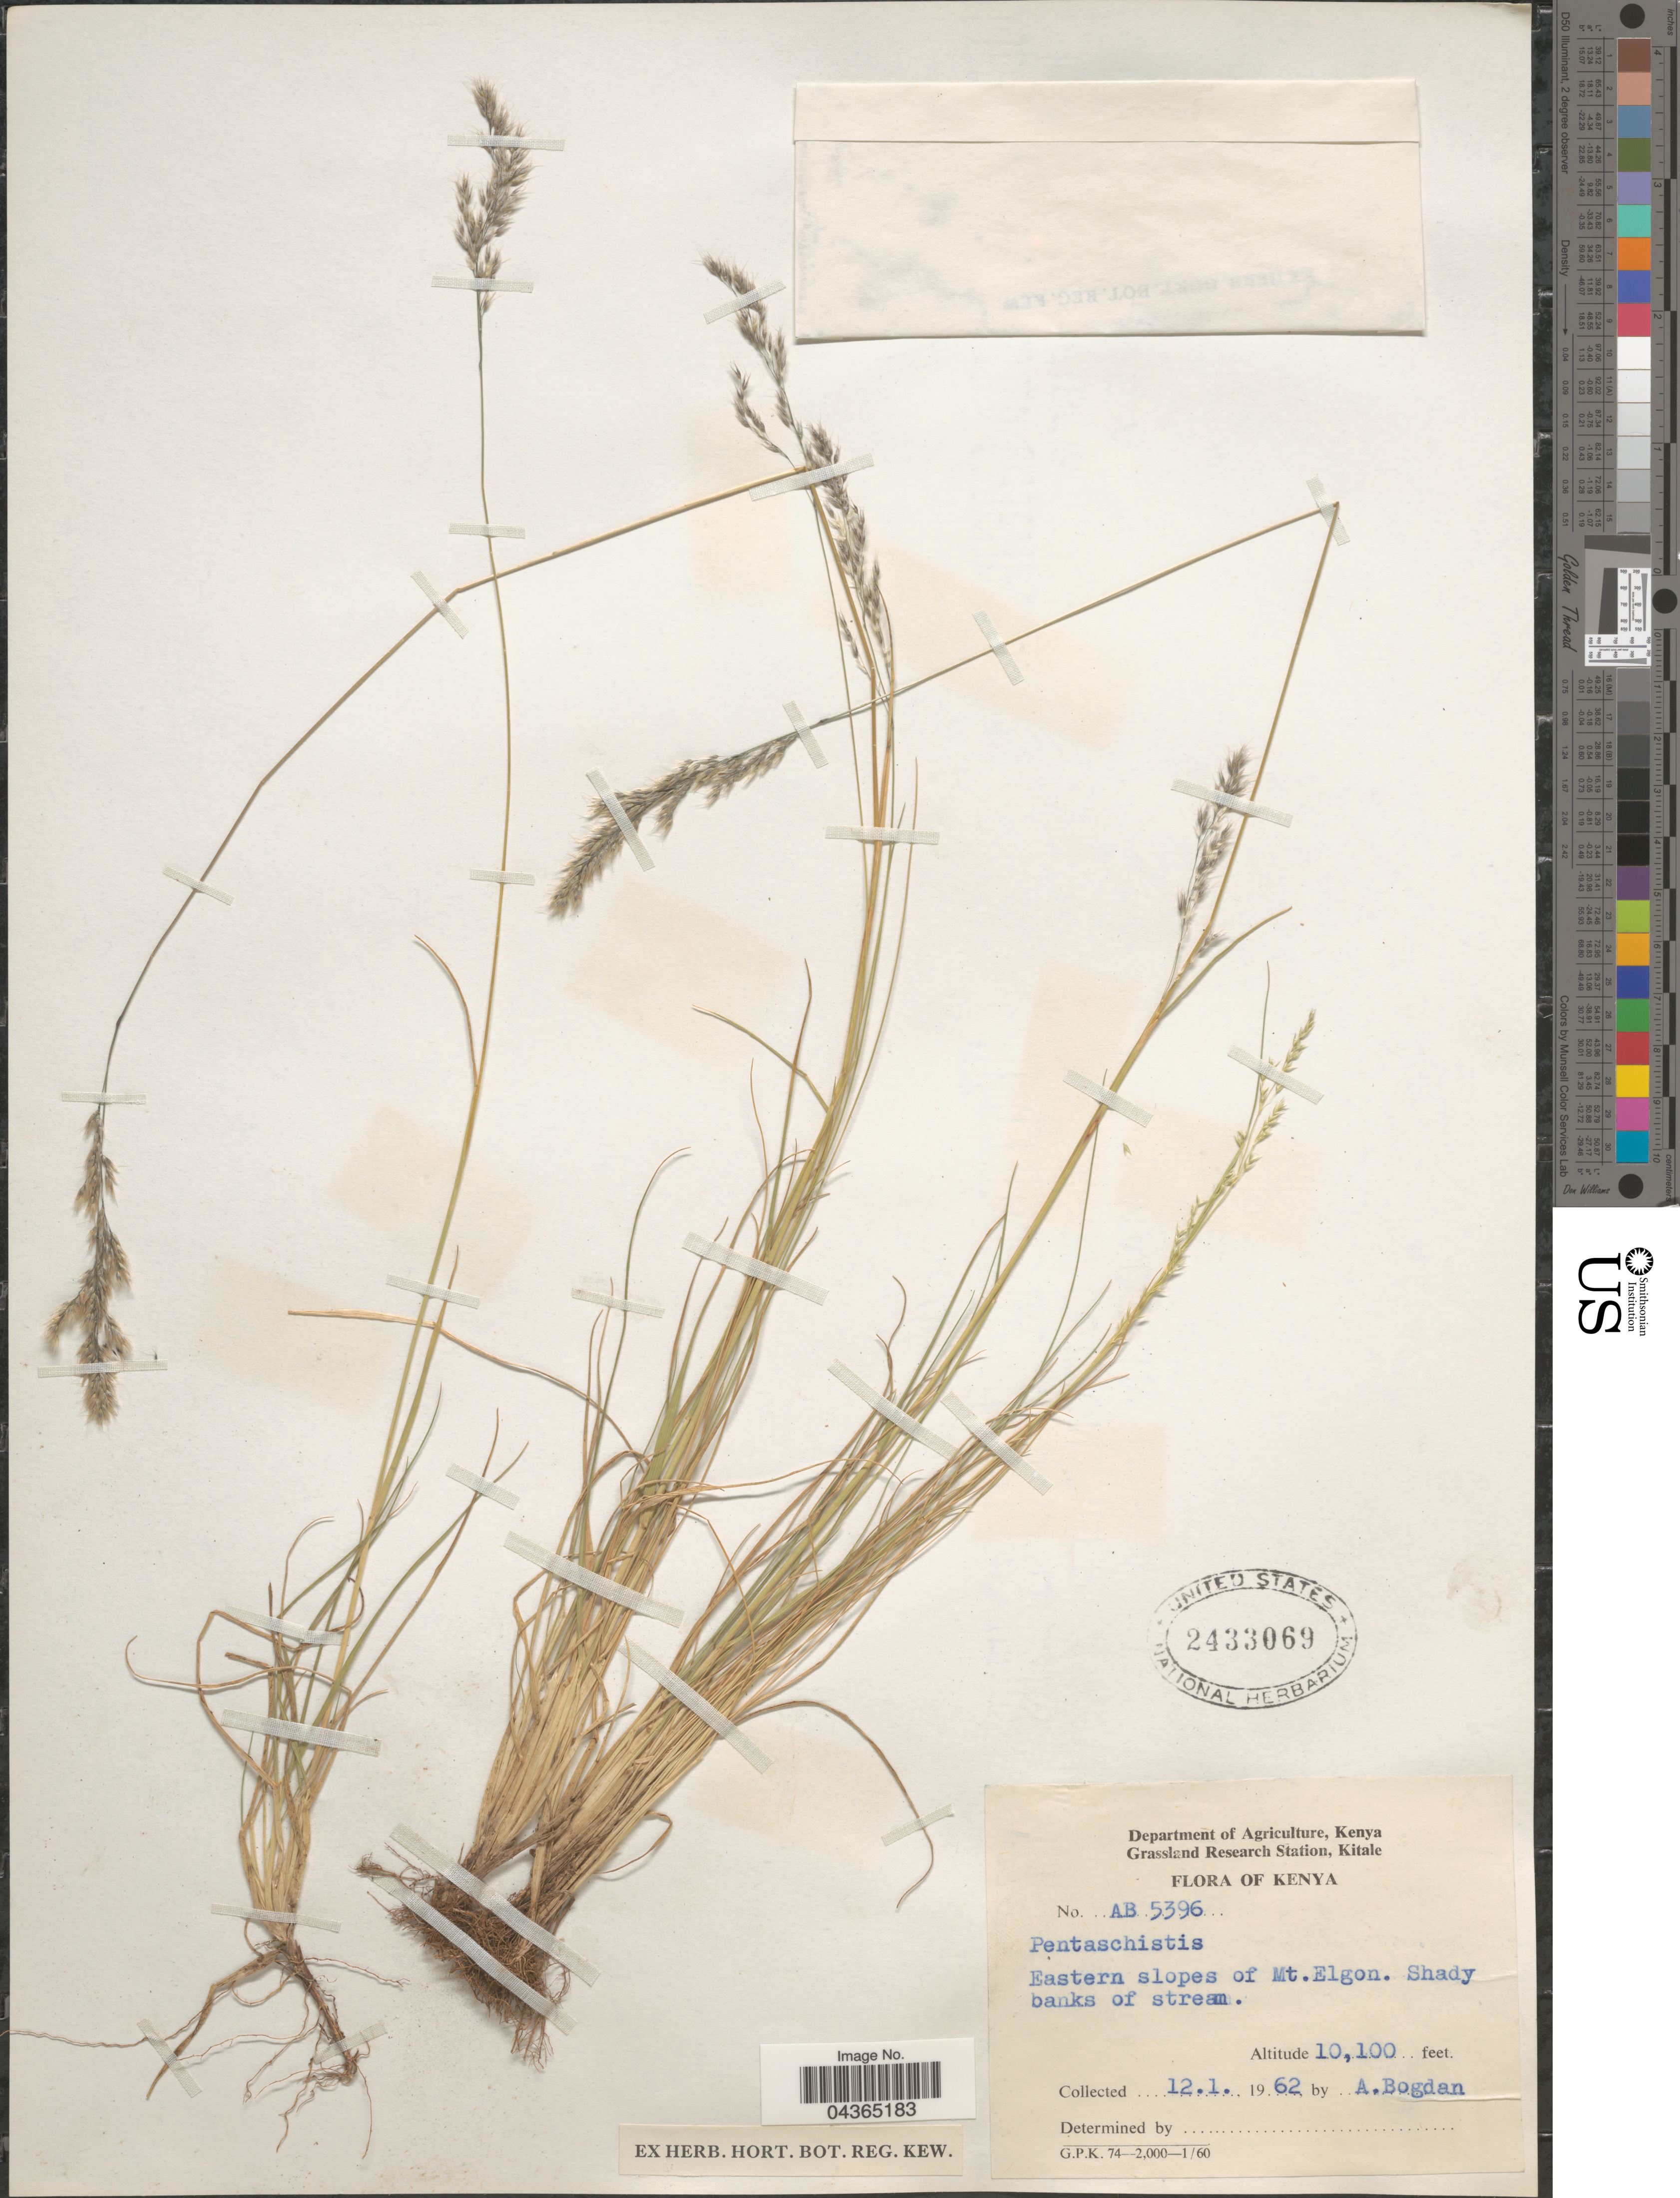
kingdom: Plantae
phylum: Tracheophyta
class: Liliopsida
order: Poales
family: Poaceae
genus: Pentameris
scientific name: Pentameris sp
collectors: A. Bogdan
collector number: AB5396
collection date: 1962-01-12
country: Kenya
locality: Eastern slopes of Mt. Elgon.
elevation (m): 3078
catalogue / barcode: US 2433069